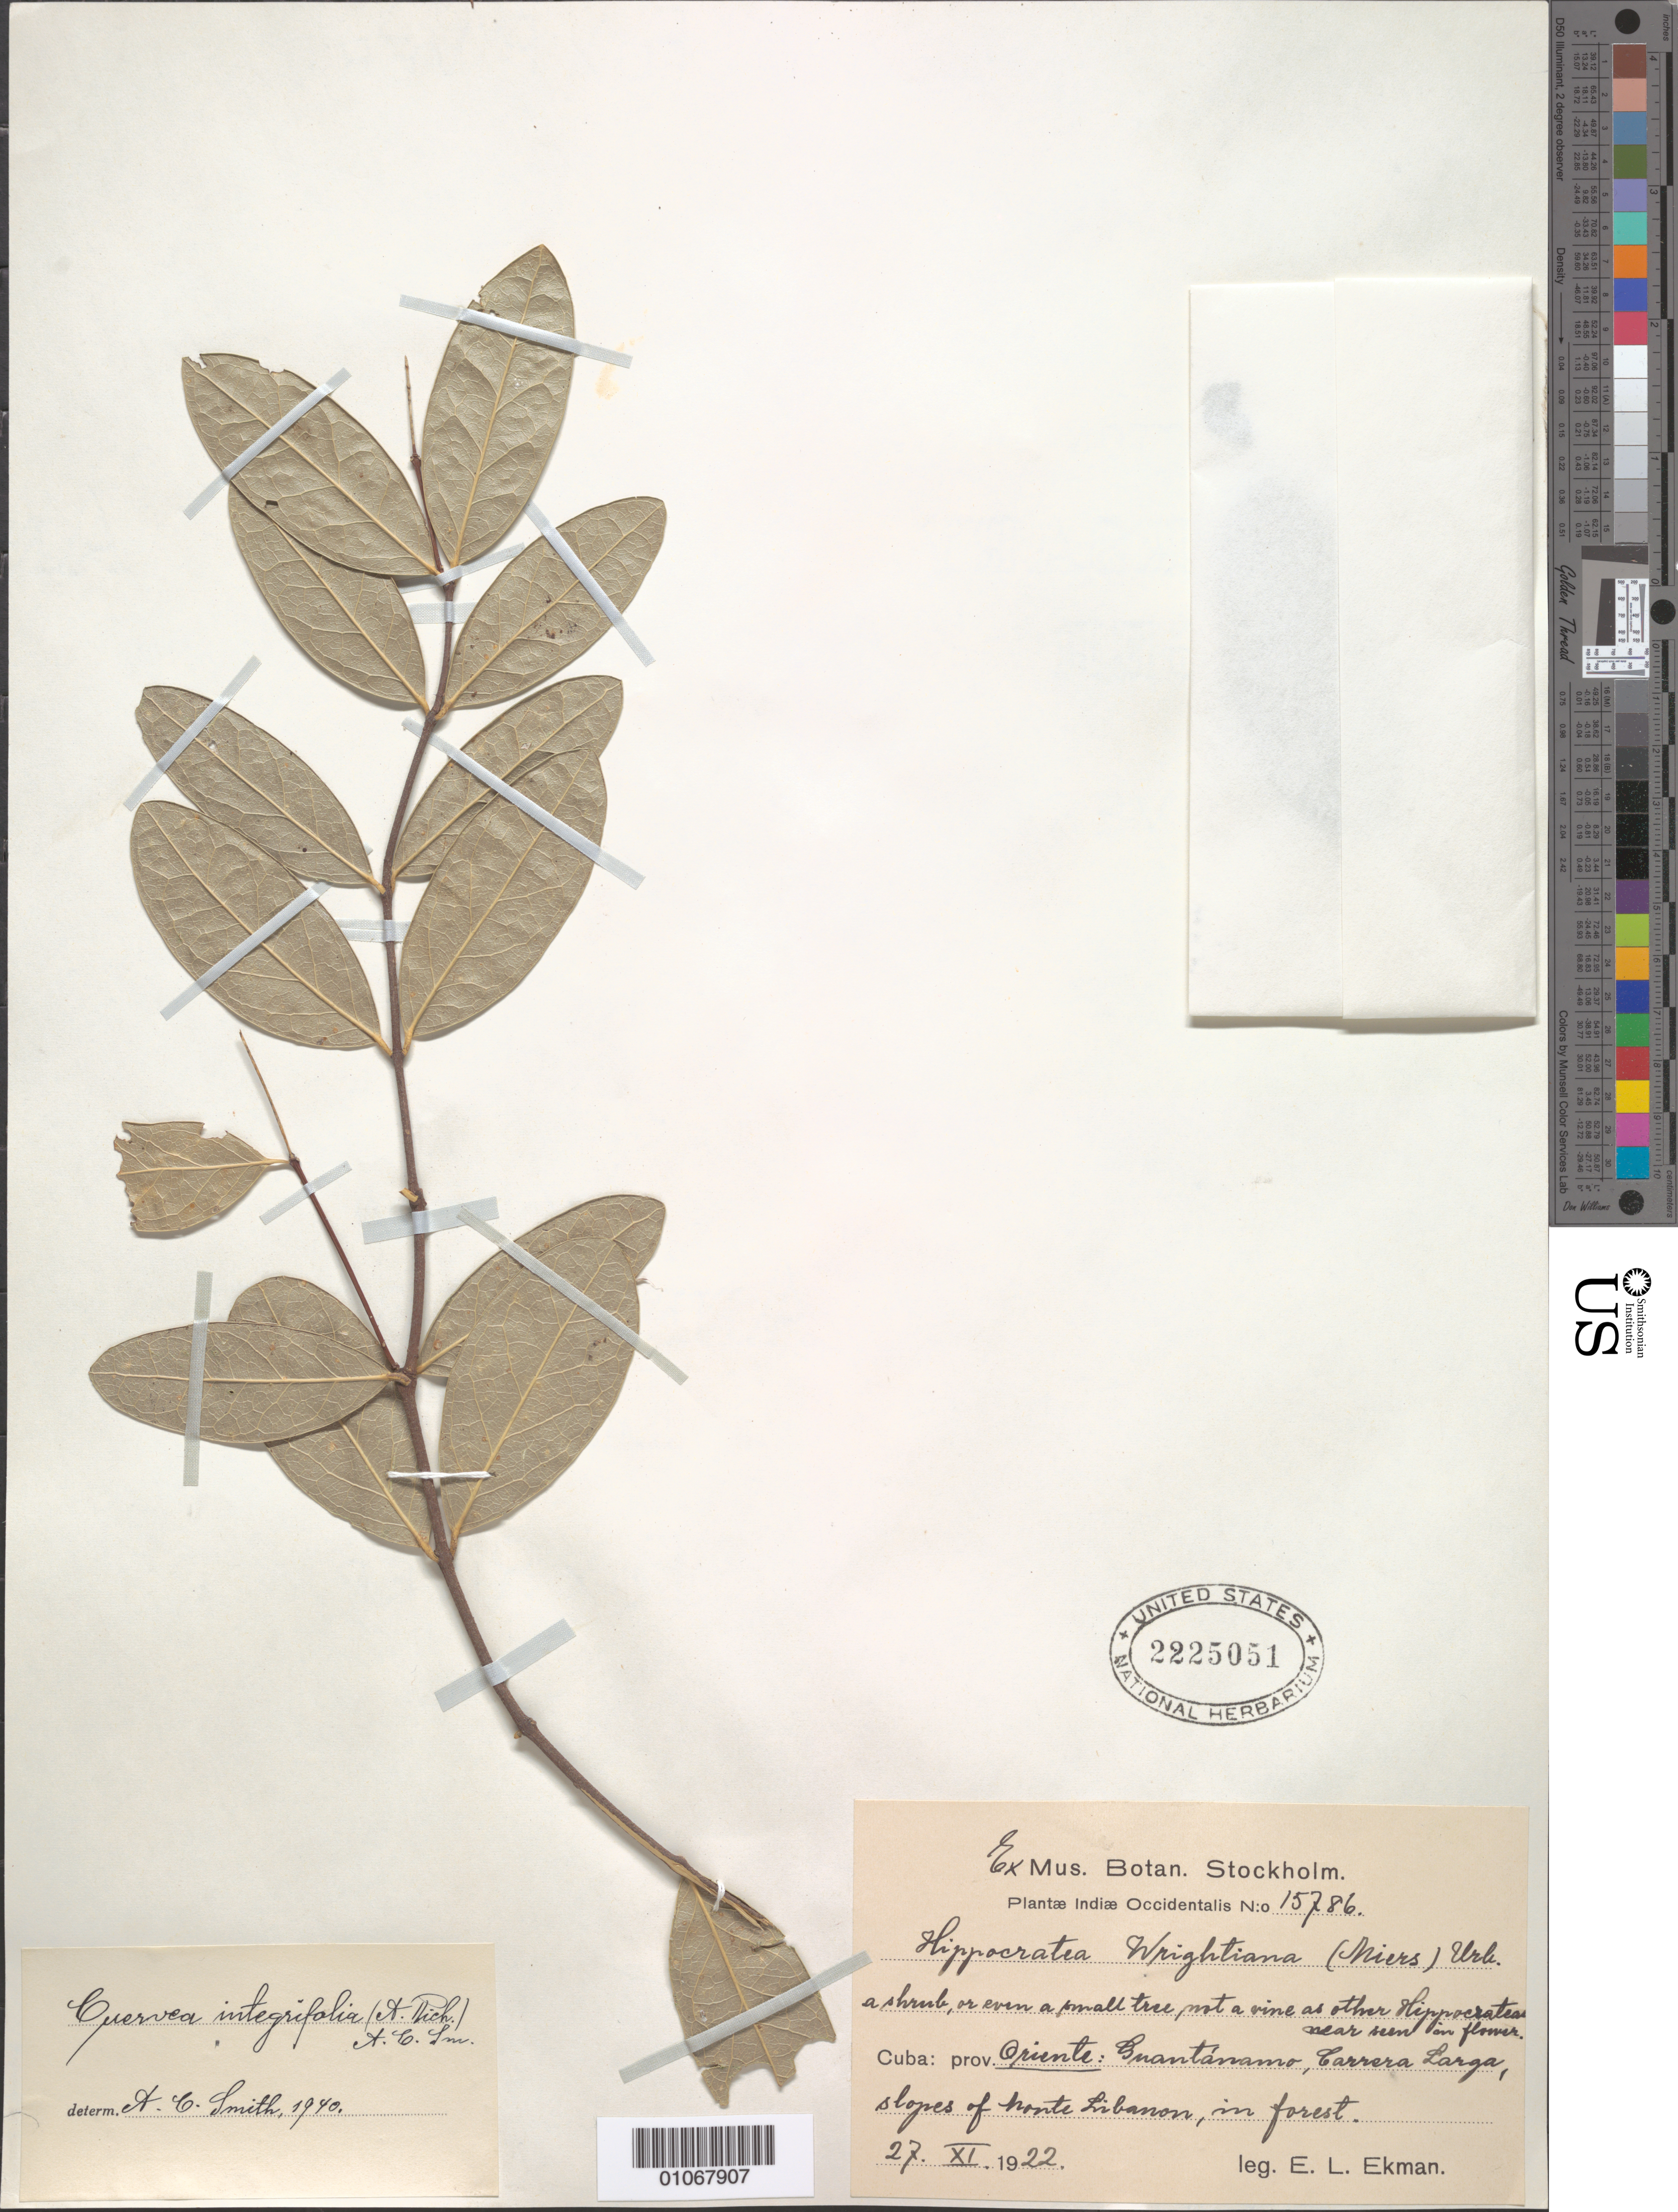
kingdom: Plantae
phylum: Tracheophyta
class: Magnoliopsida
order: Celastrales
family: Celastraceae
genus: Cuervea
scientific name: Cuervea integrifolia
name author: (A. Rich.) A.C. Sm.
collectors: E. L. Ekman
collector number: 15786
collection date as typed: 27 Sep 1922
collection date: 1922-09-27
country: Cuba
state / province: Guantanamo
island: Cuba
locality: Guantánamos, Carrera larga Slopes of Monte Libanon, in forest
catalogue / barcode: US 2225051